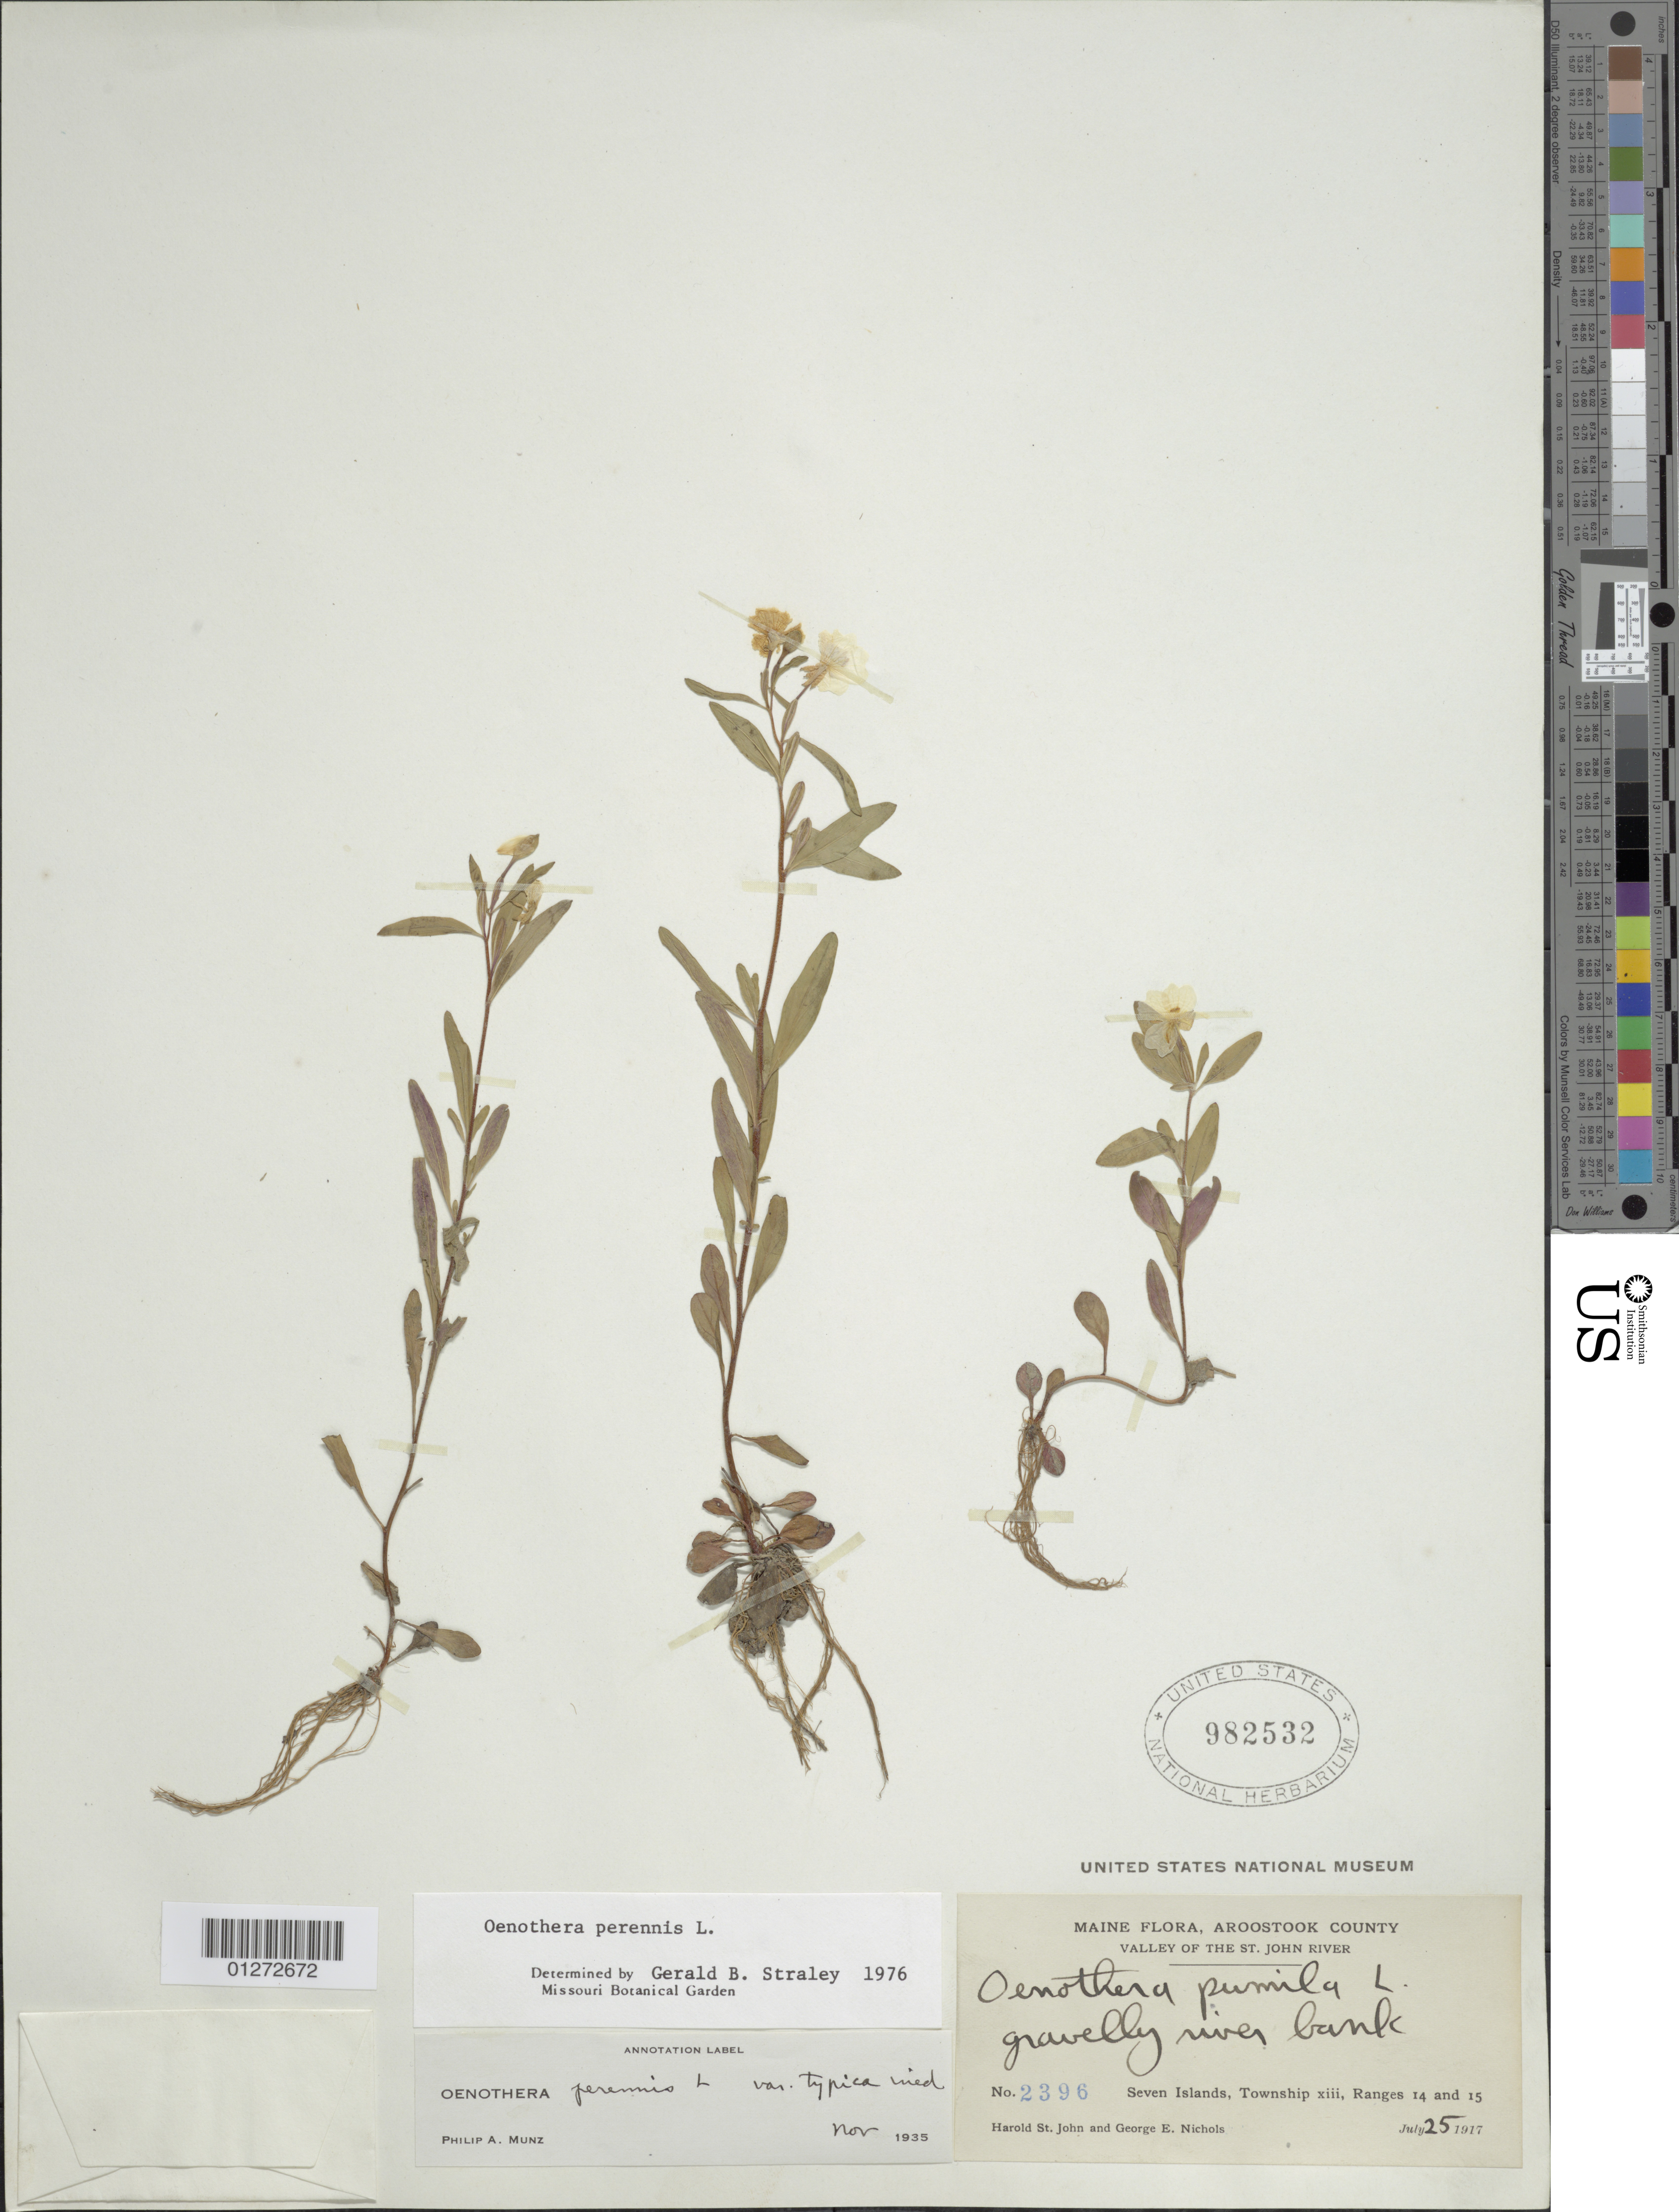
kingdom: Plantae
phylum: Tracheophyta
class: Magnoliopsida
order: Myrtales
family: Onagraceae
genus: Oenothera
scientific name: Oenothera perennis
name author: L.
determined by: Straley, G. B.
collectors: H. St. John & G. E. Nichols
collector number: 2396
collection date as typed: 25 Jul 1917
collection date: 1917-07-25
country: United States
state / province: Maine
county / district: Aroostook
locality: Valley of the St. John River, Seven Island, Township xiii, Ranges 14 and 15.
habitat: Gravelly river bank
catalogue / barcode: US 982532